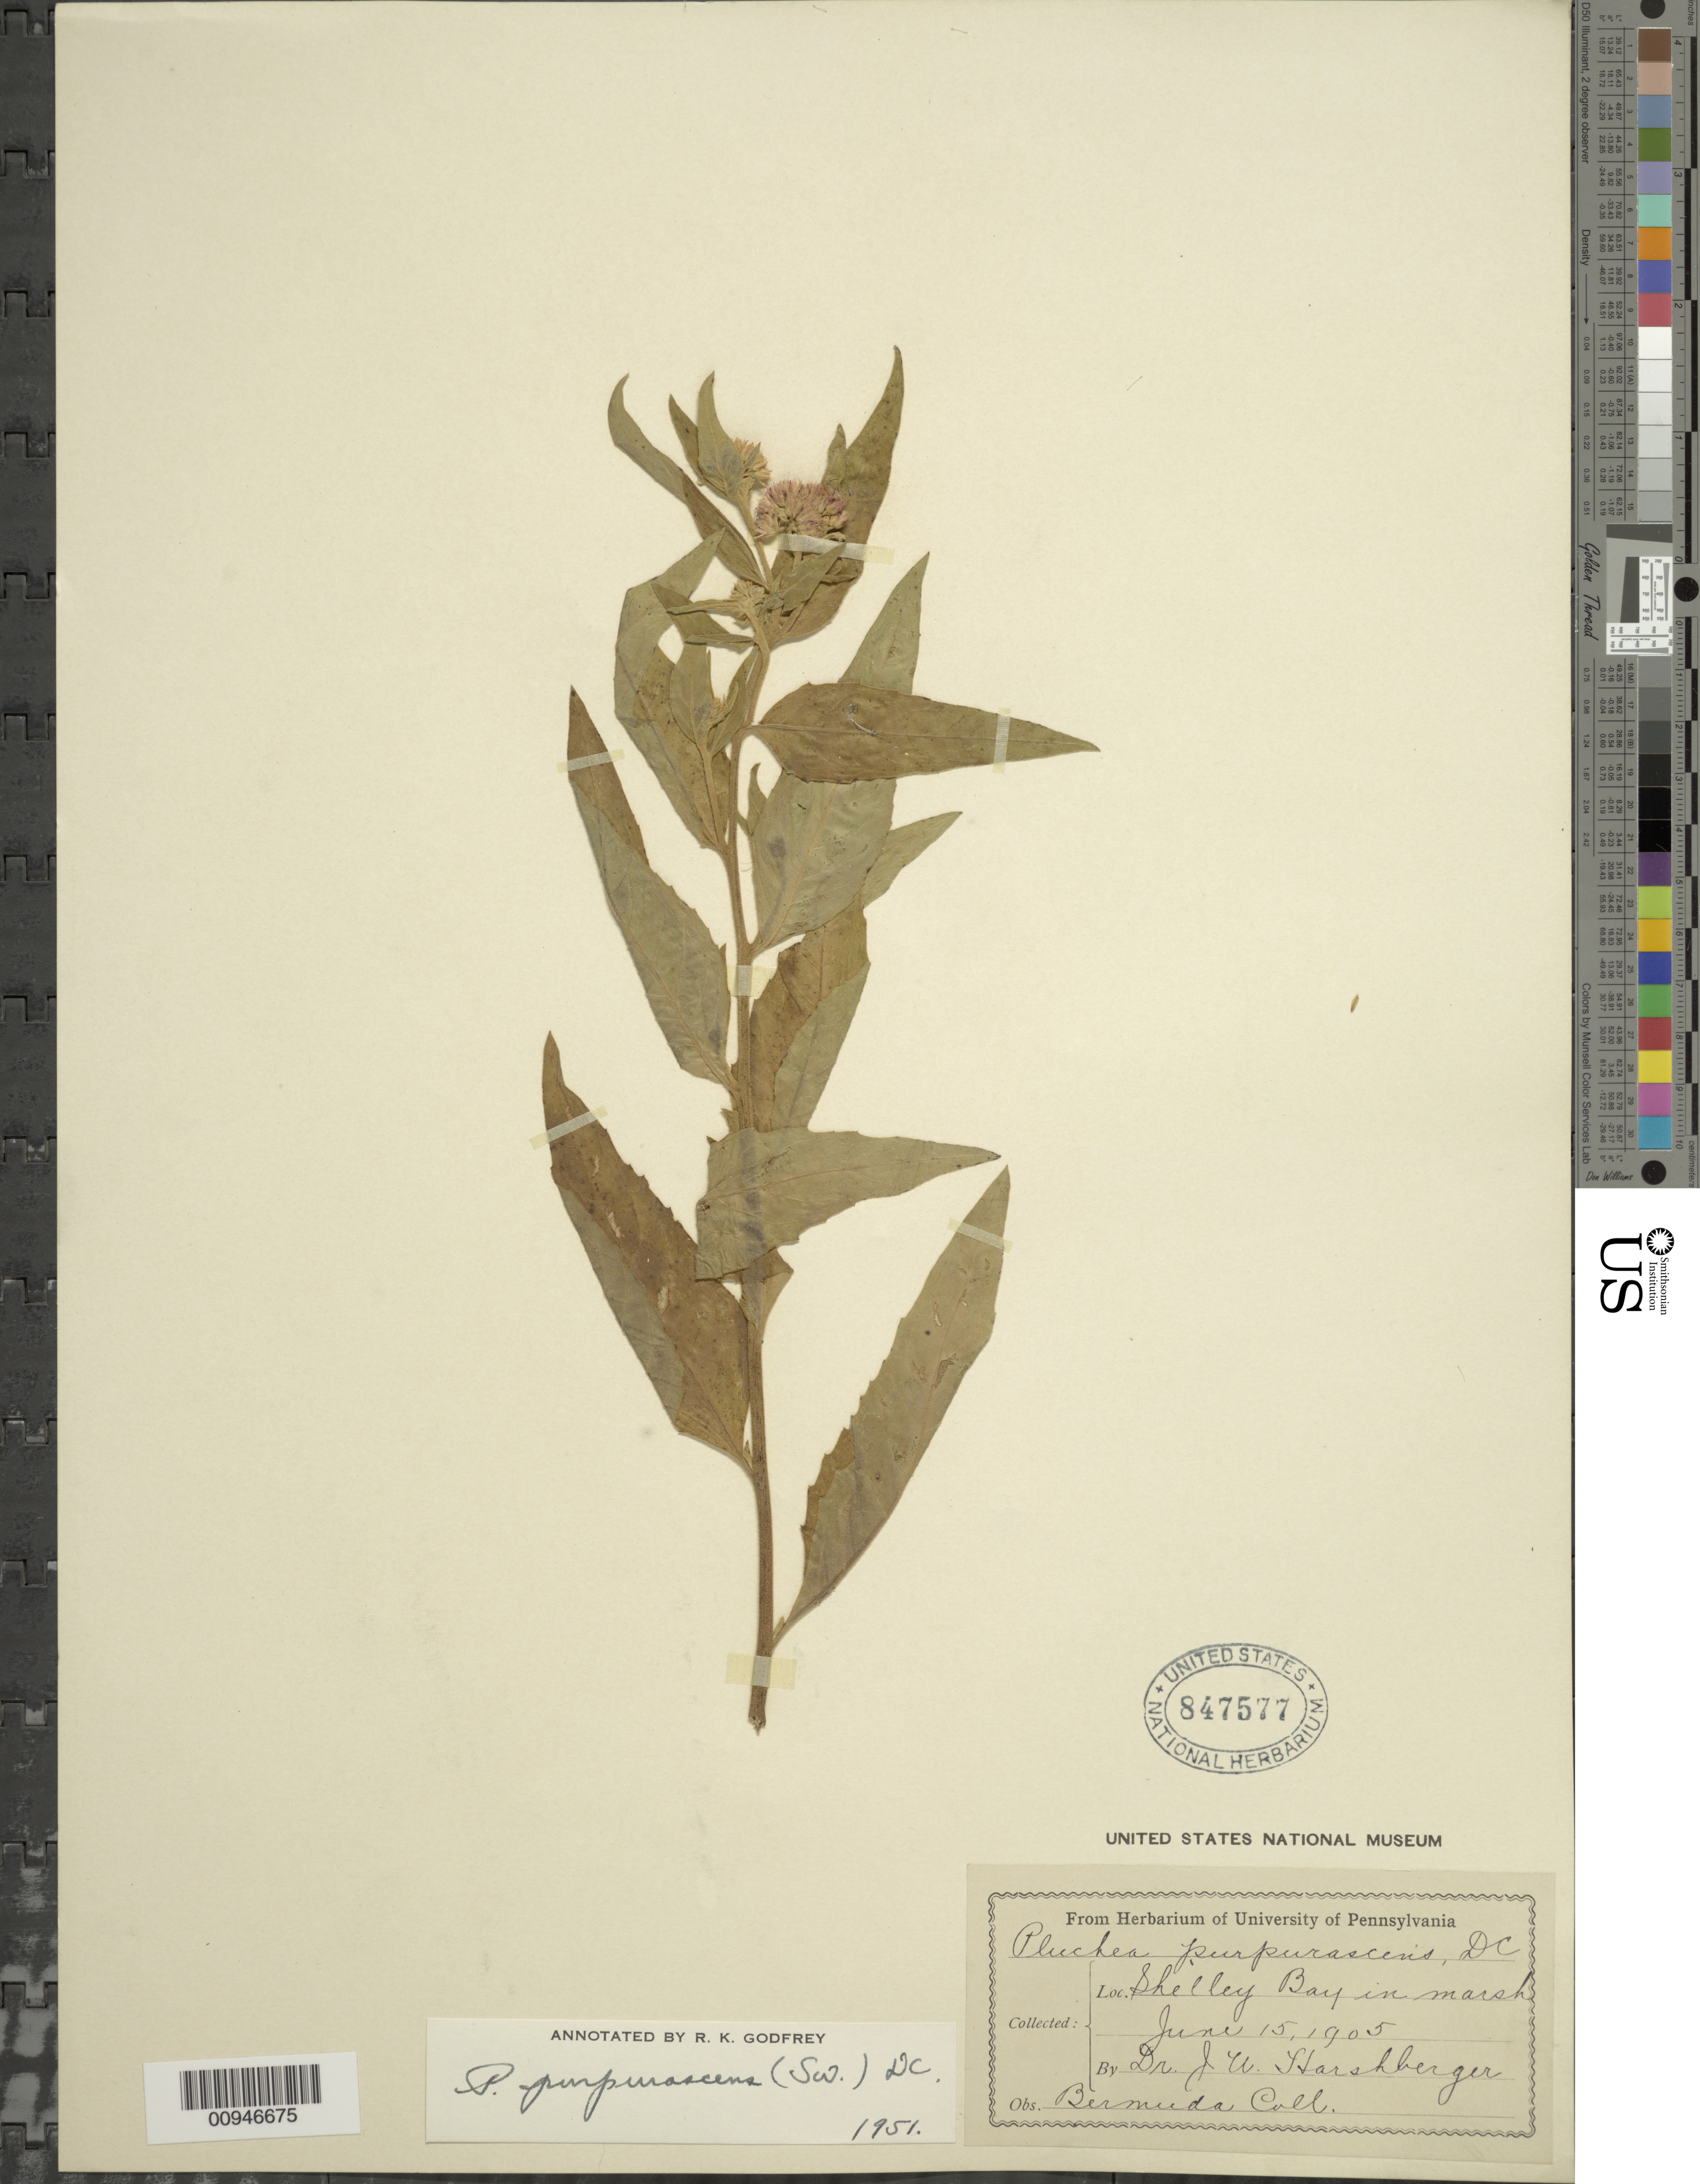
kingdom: Plantae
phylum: Tracheophyta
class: Magnoliopsida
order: Asterales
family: Asteraceae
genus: Pluchea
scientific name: Pluchea odorata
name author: (L.) Cass.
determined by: Godfrey, R. K.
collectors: J. W. Harshberger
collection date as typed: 15 Jun 1905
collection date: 1905-06-15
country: Bermuda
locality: Shelley Bay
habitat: Marsh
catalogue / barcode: US 847577